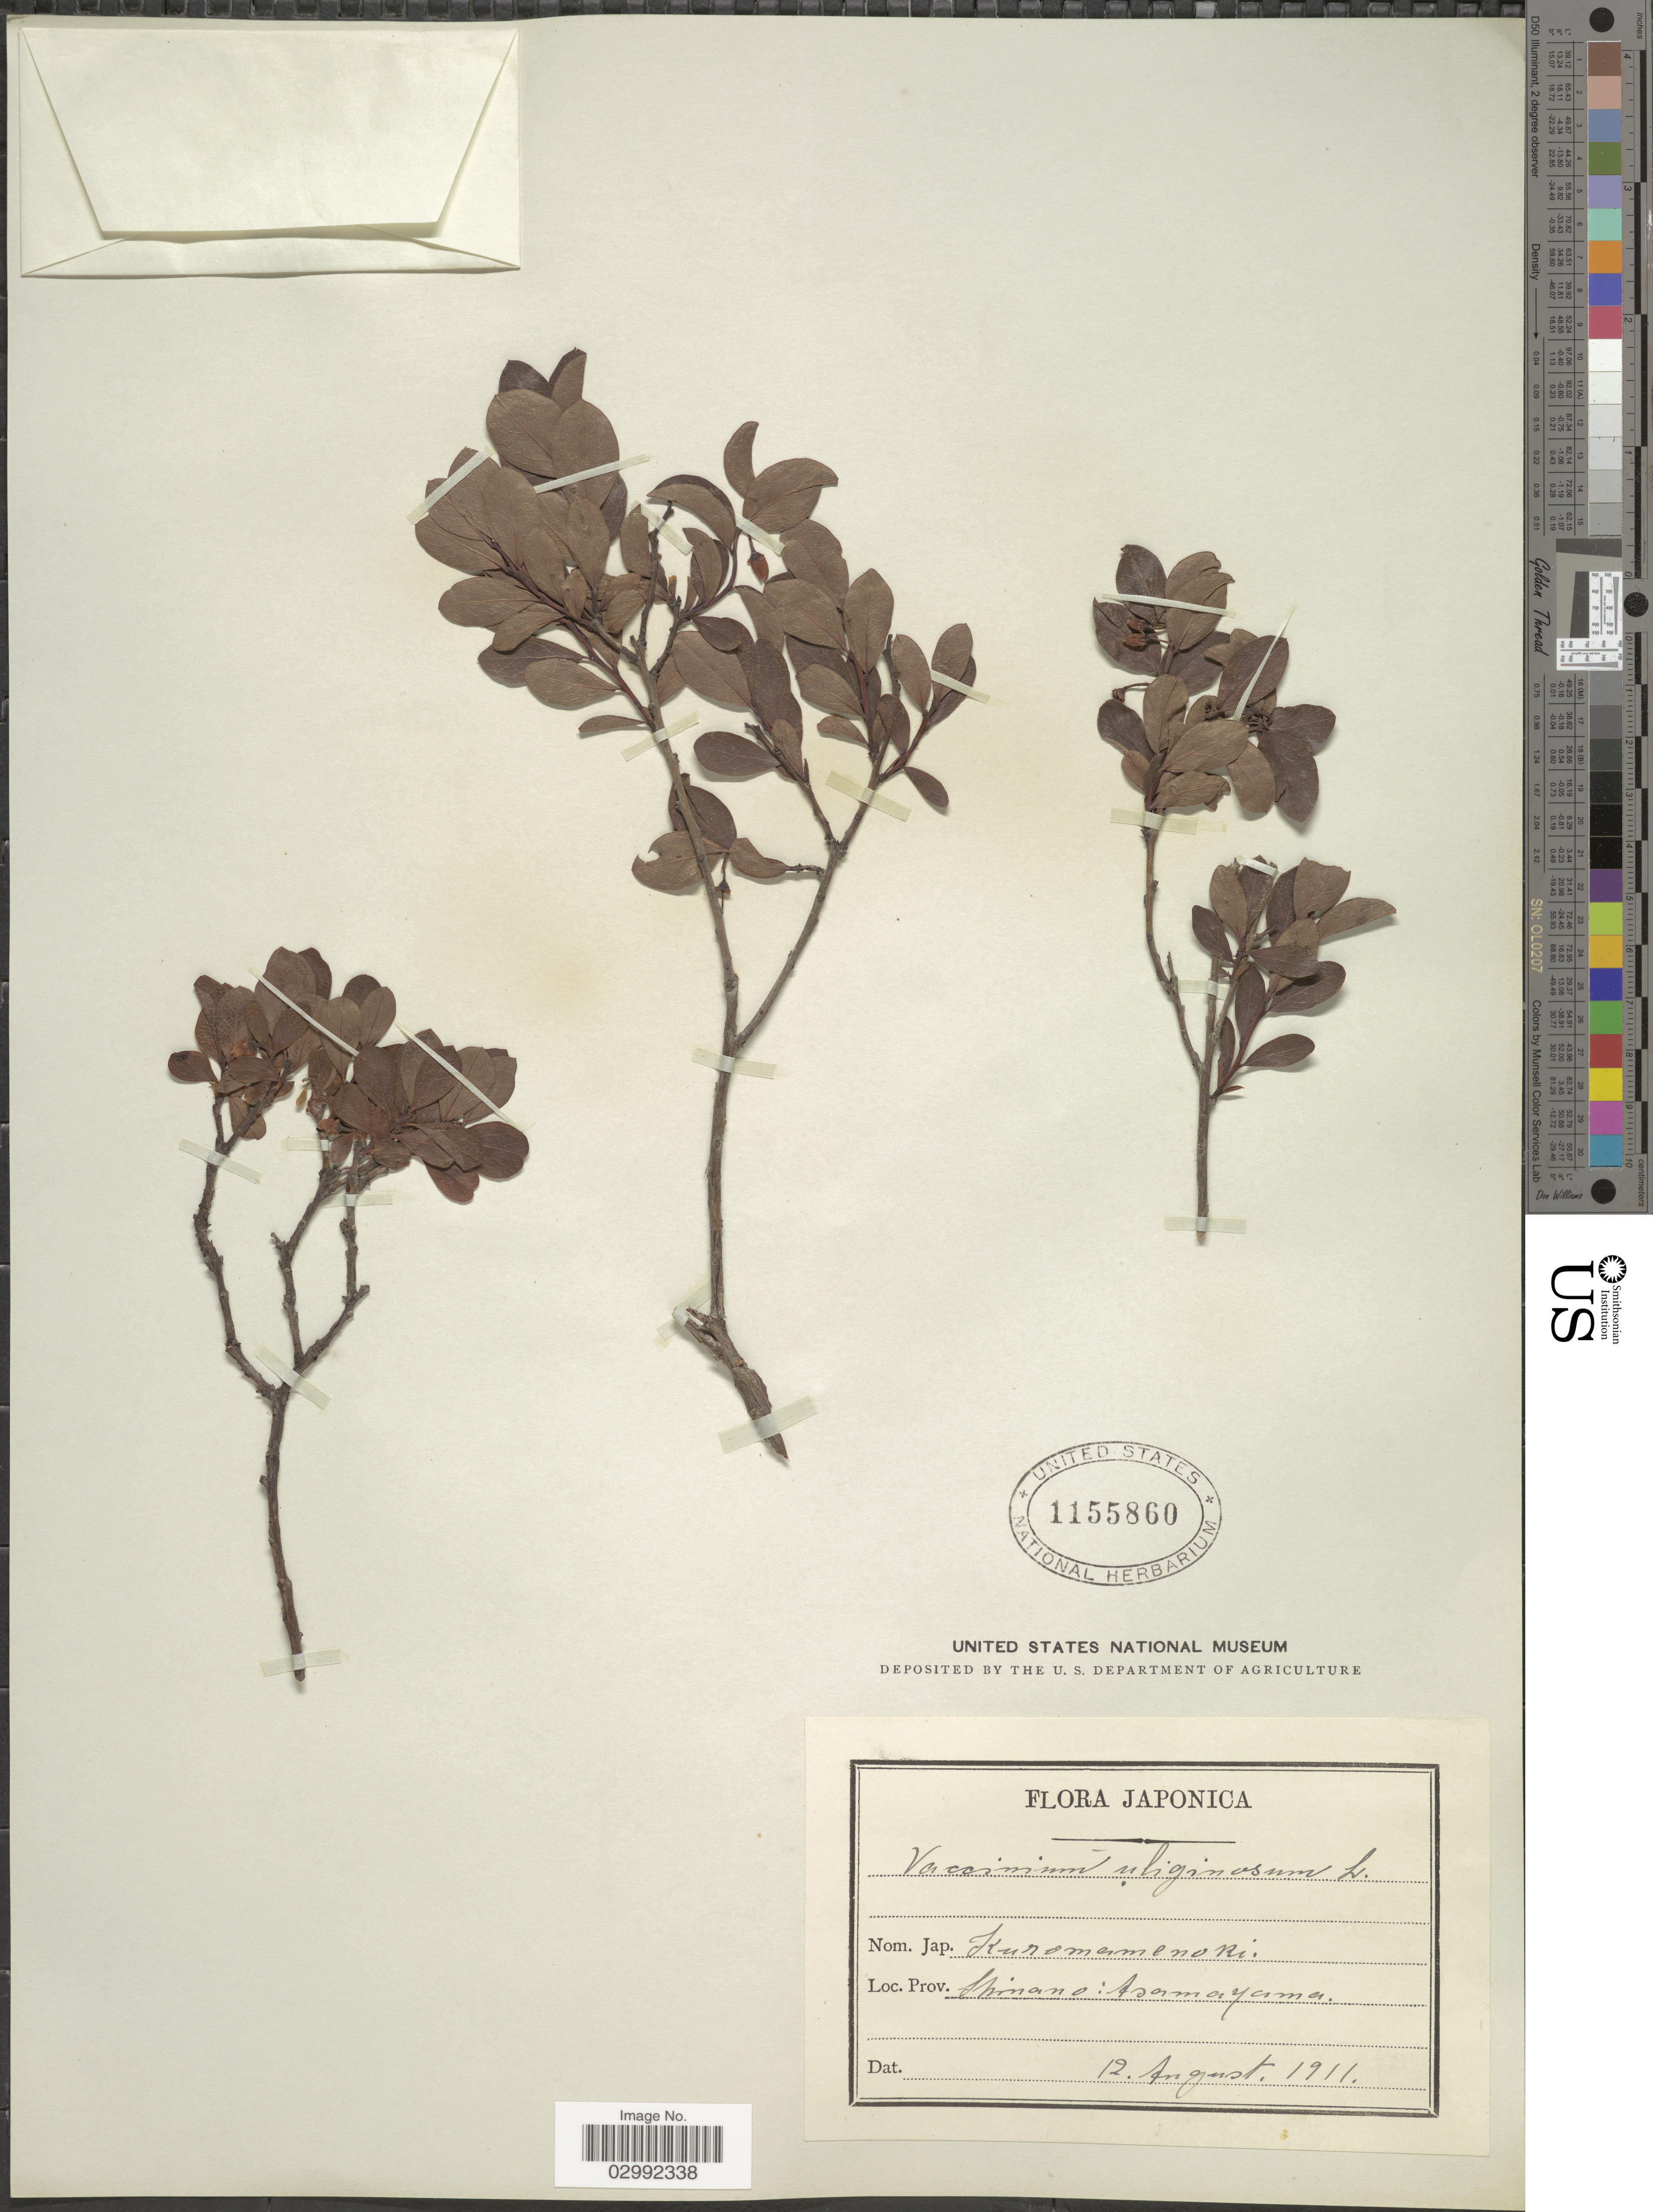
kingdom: Plantae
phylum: Tracheophyta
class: Magnoliopsida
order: Ericales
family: Ericaceae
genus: Vaccinium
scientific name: Vaccinium uliginosum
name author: L.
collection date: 1911-08-12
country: Japan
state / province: Simane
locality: Japonica. Shinano: Asamayama.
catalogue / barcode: US 1155860